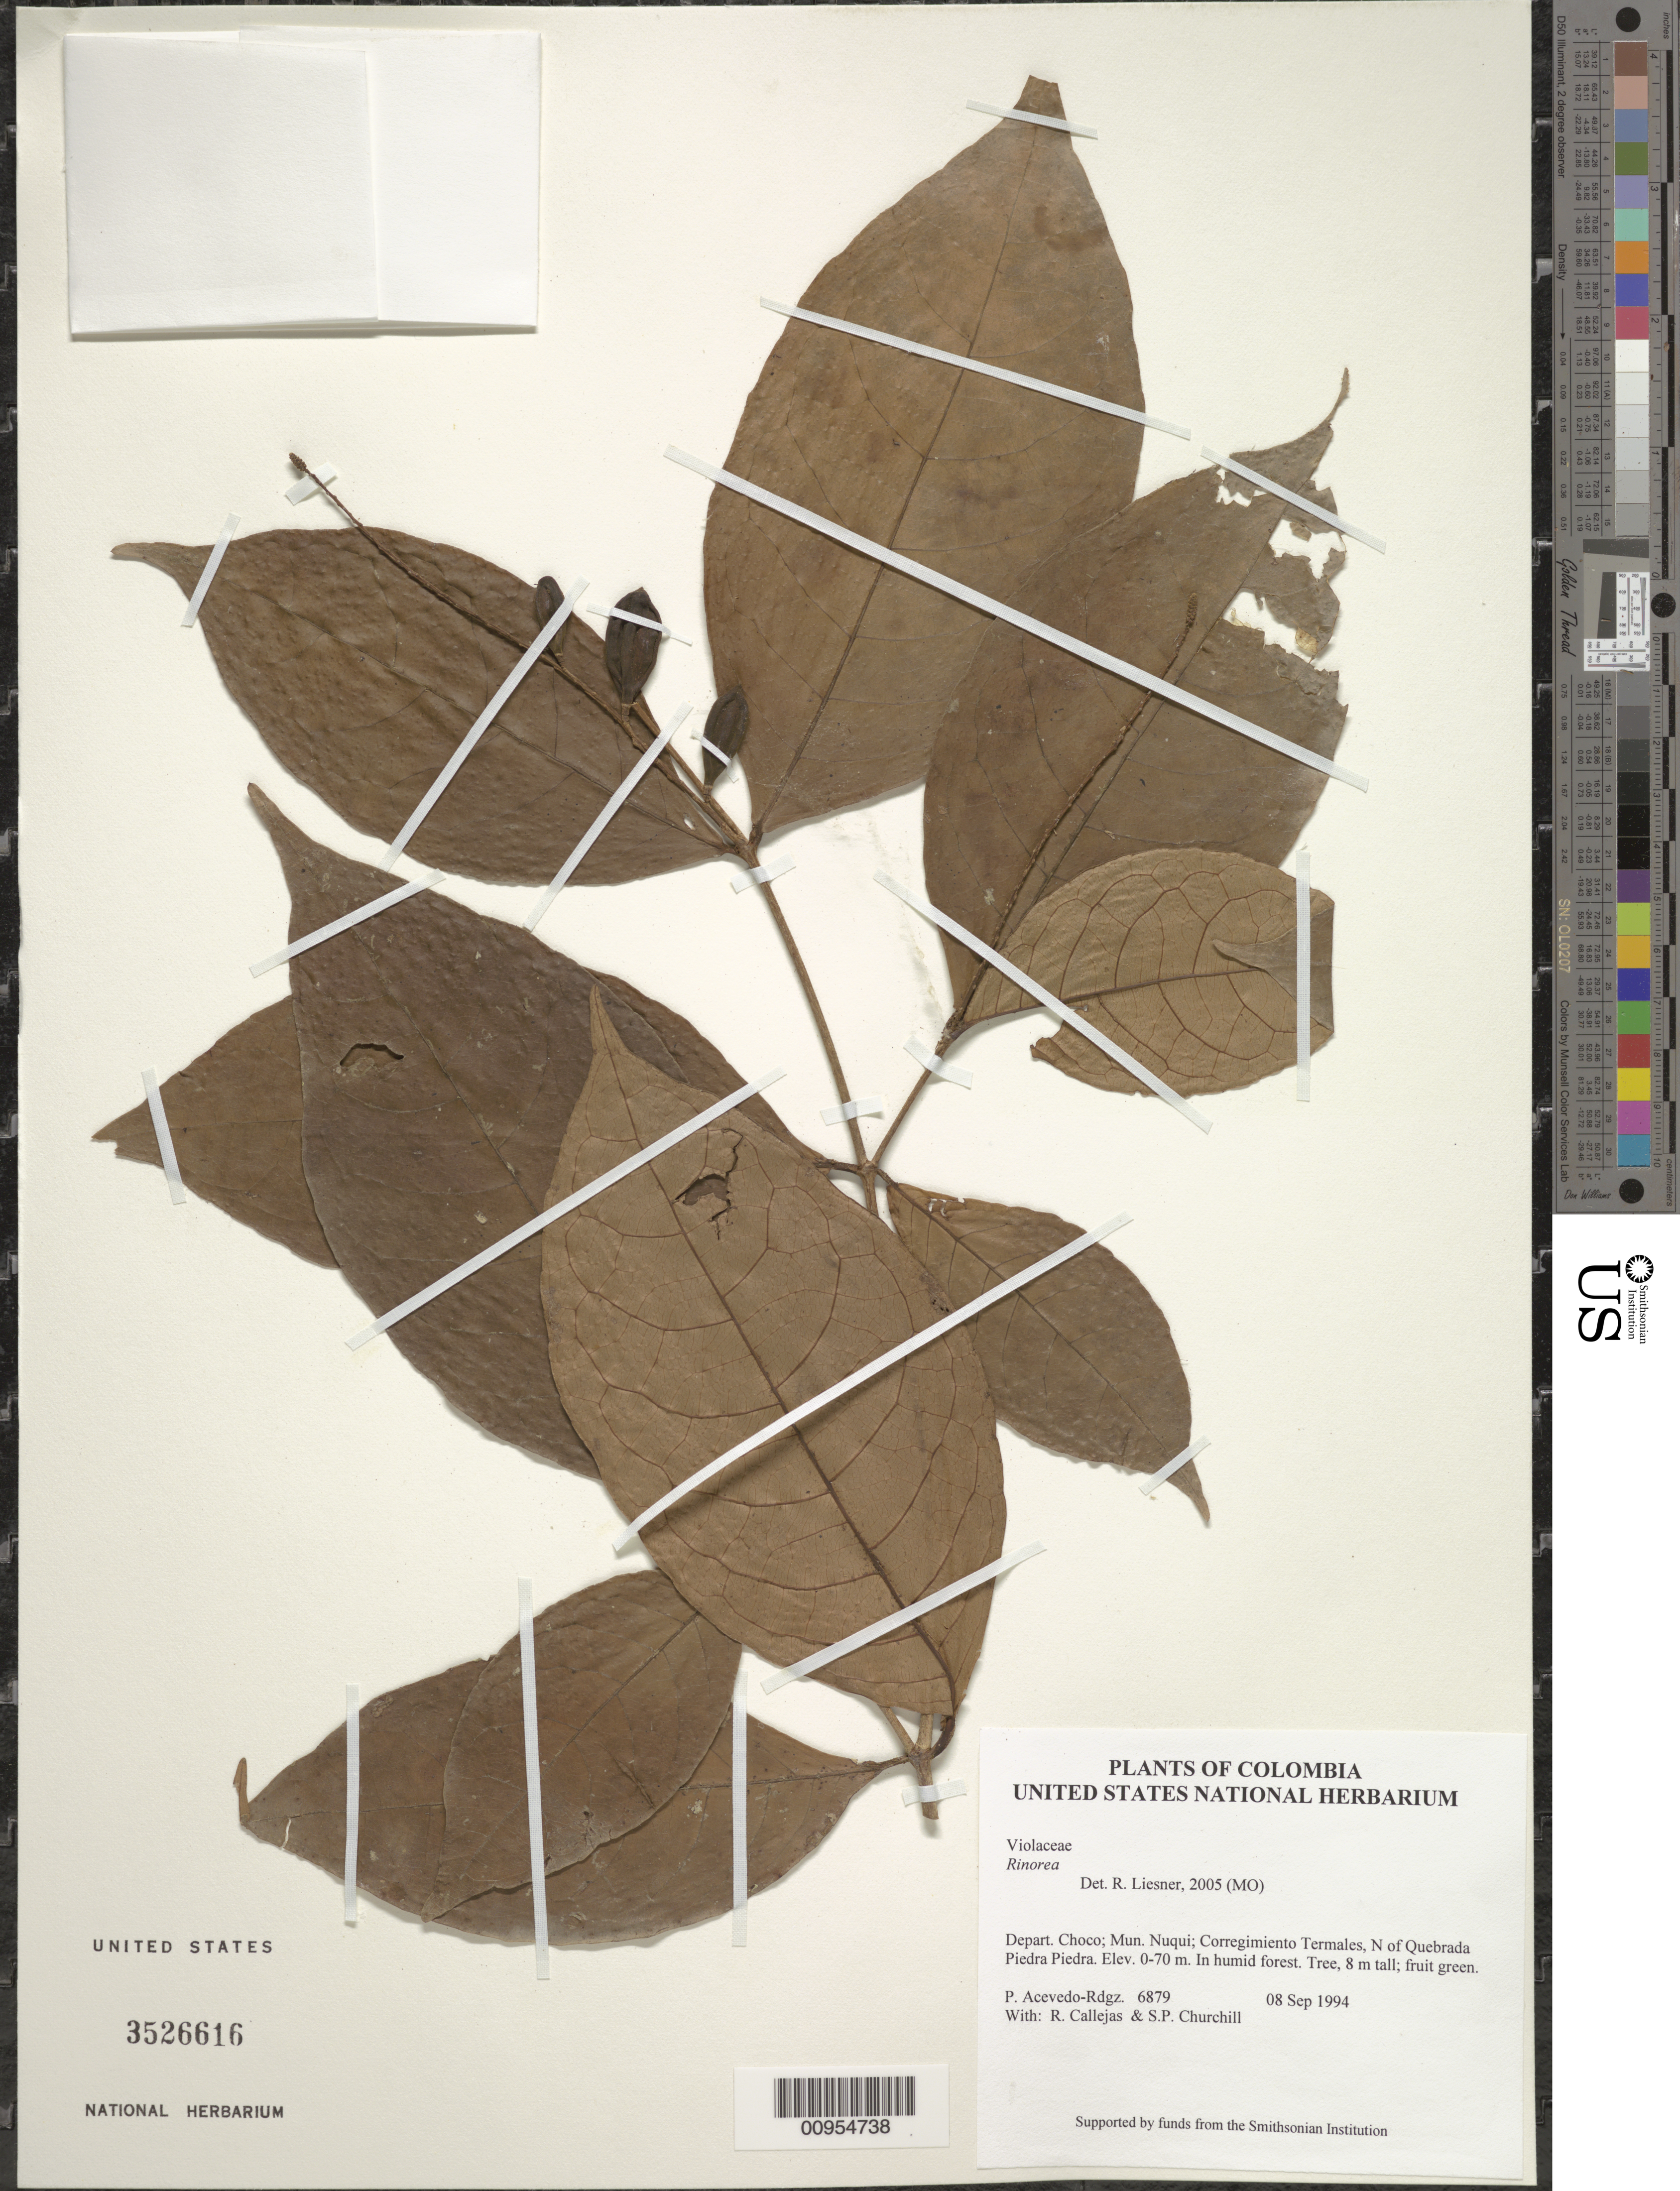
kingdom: Plantae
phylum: Tracheophyta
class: Magnoliopsida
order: Malpighiales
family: Violaceae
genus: Rinorea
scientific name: Rinorea dasyadena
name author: A. Robyns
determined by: Hoyos-Gomez, S. E.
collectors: P. Acevedo-Rodr., R. Callejas & S. Churchill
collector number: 6879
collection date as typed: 08 Sep 1994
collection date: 1994-09-08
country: Colombia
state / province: Chocó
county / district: Nuqui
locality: Depart. Choco; Mun. Nuqui; Corregimiento Termales, N of Quebrada Piedra Piedra.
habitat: In humid forest.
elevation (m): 0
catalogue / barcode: US 3526616